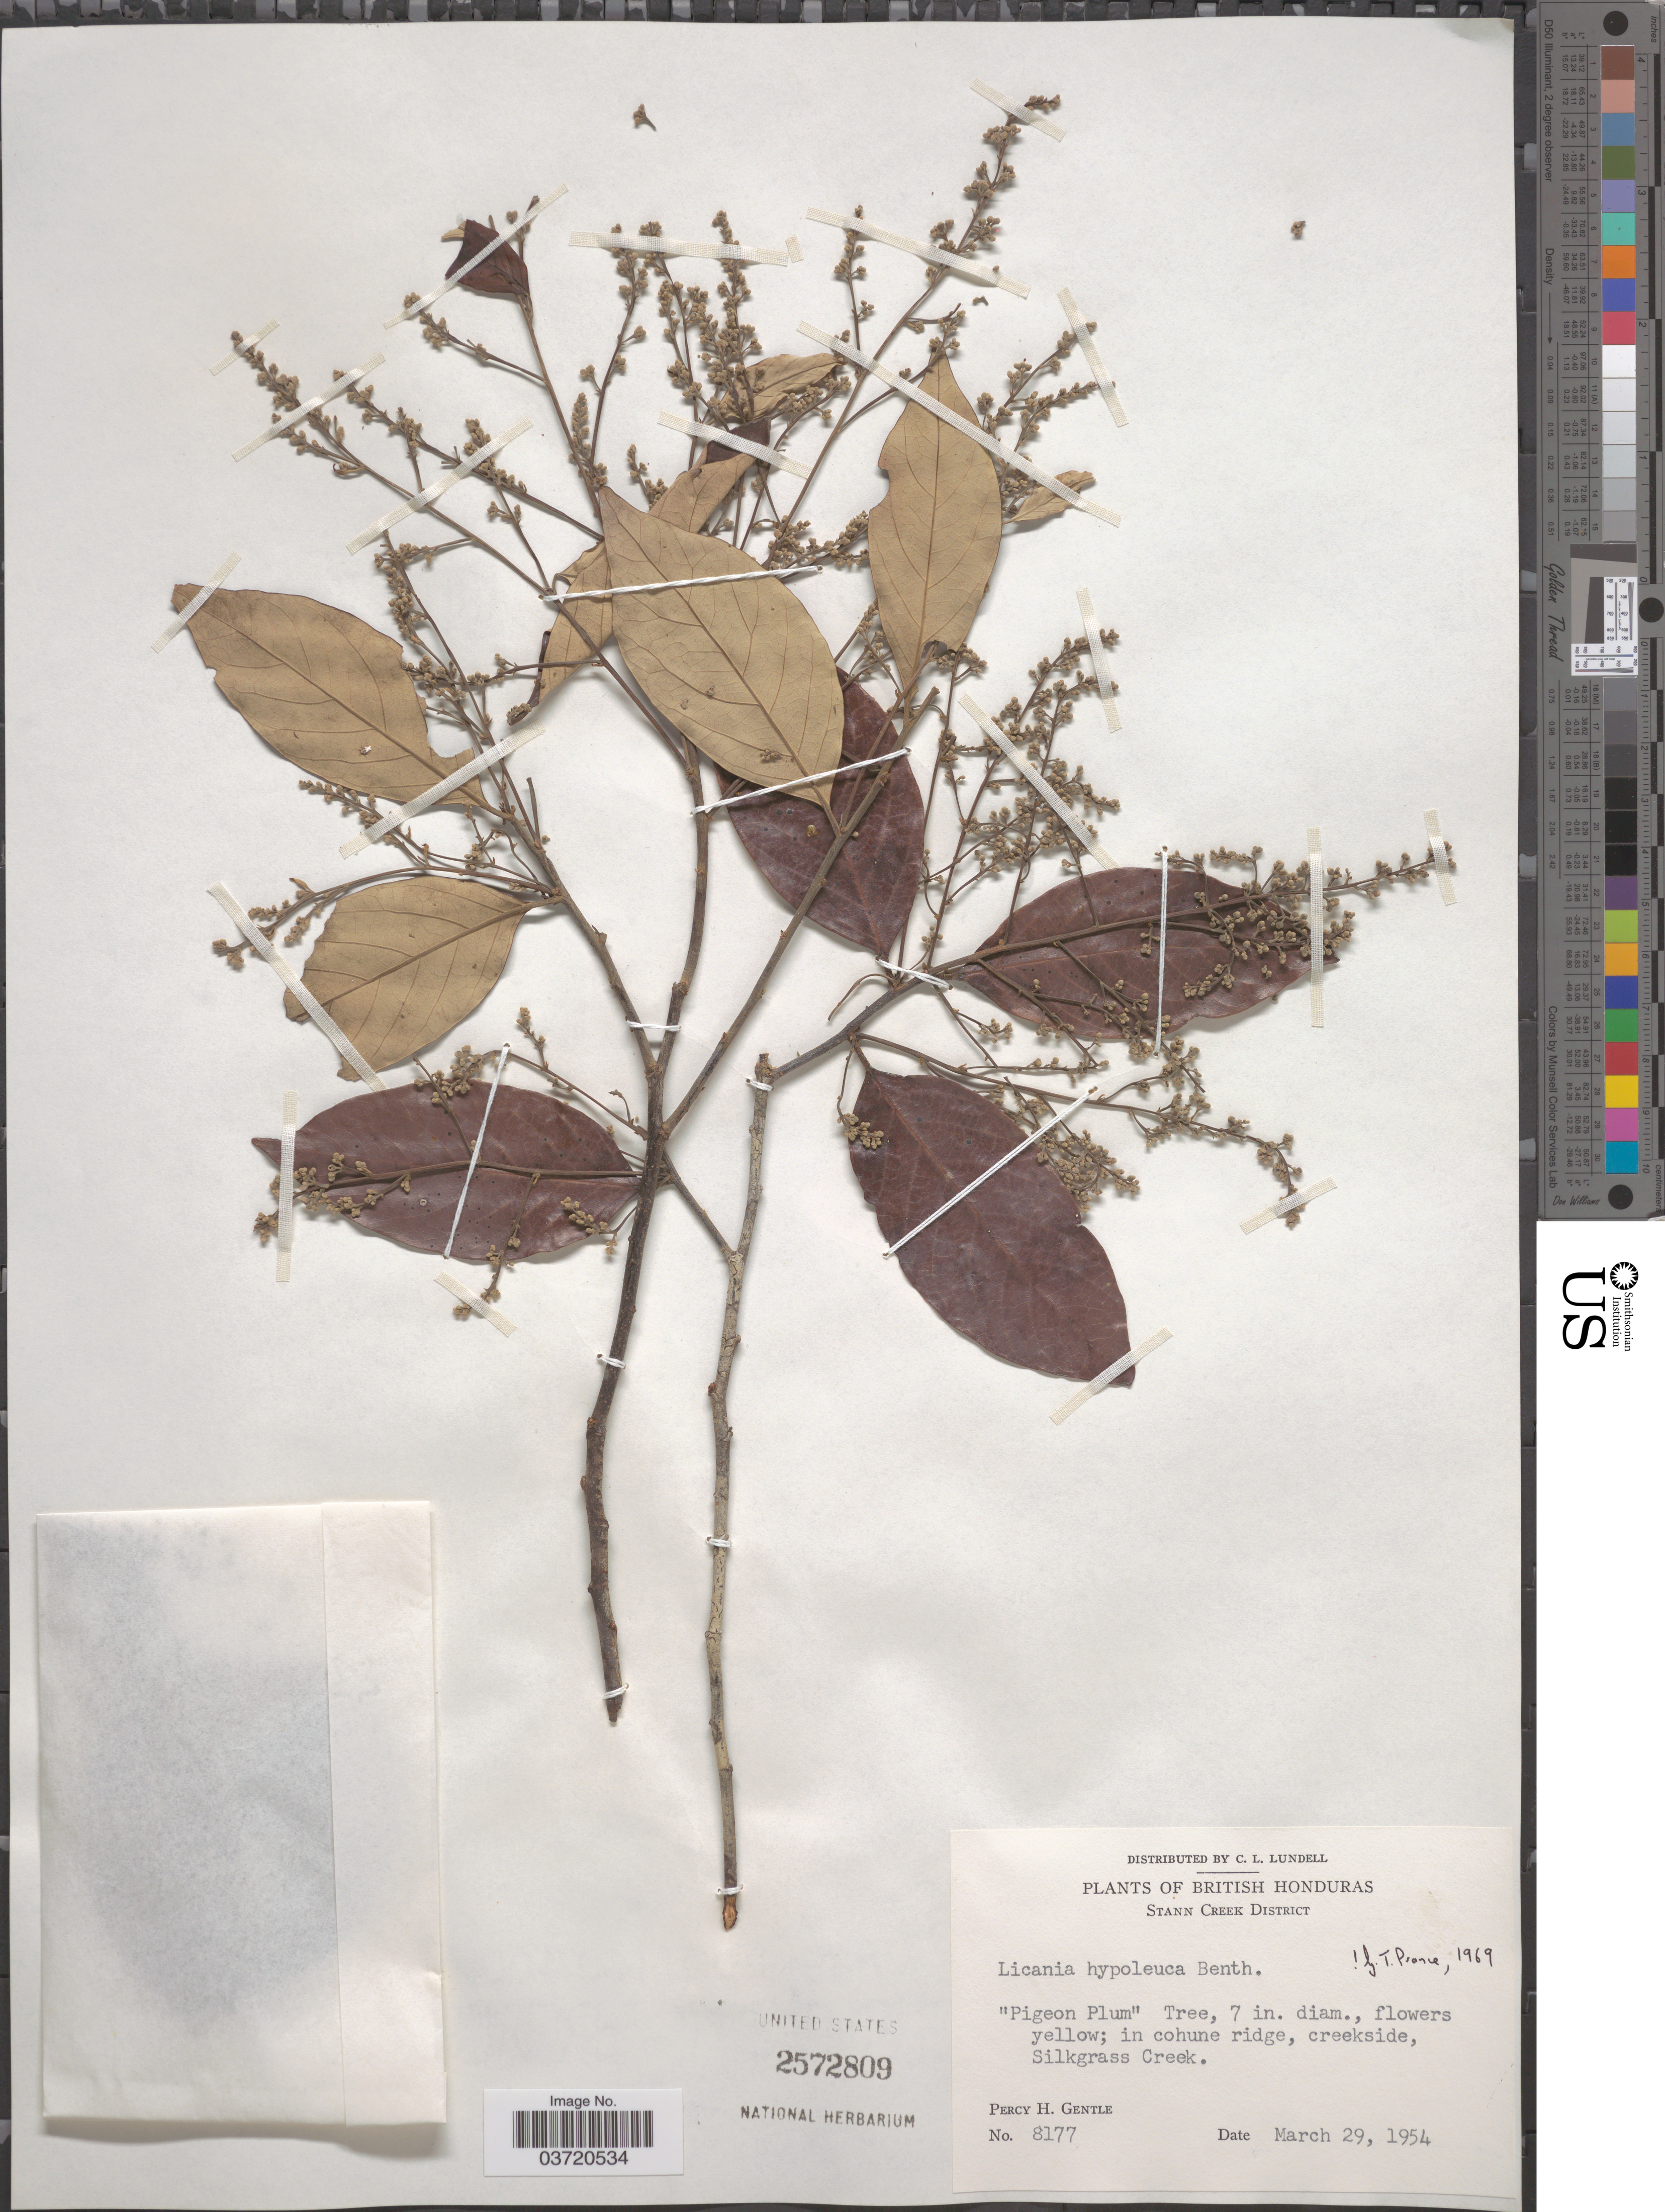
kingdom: Plantae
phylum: Tracheophyta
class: Magnoliopsida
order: Malpighiales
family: Chrysobalanaceae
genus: Licania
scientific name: Licania hypoleuca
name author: Benth.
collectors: P. H. Gentle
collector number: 8177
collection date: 1954-03-29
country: Belize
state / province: Stann Creek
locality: British Honduras. Stann Creek District. In cohune ridge, creekside, Silkgrass Creek.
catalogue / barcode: US 2572809